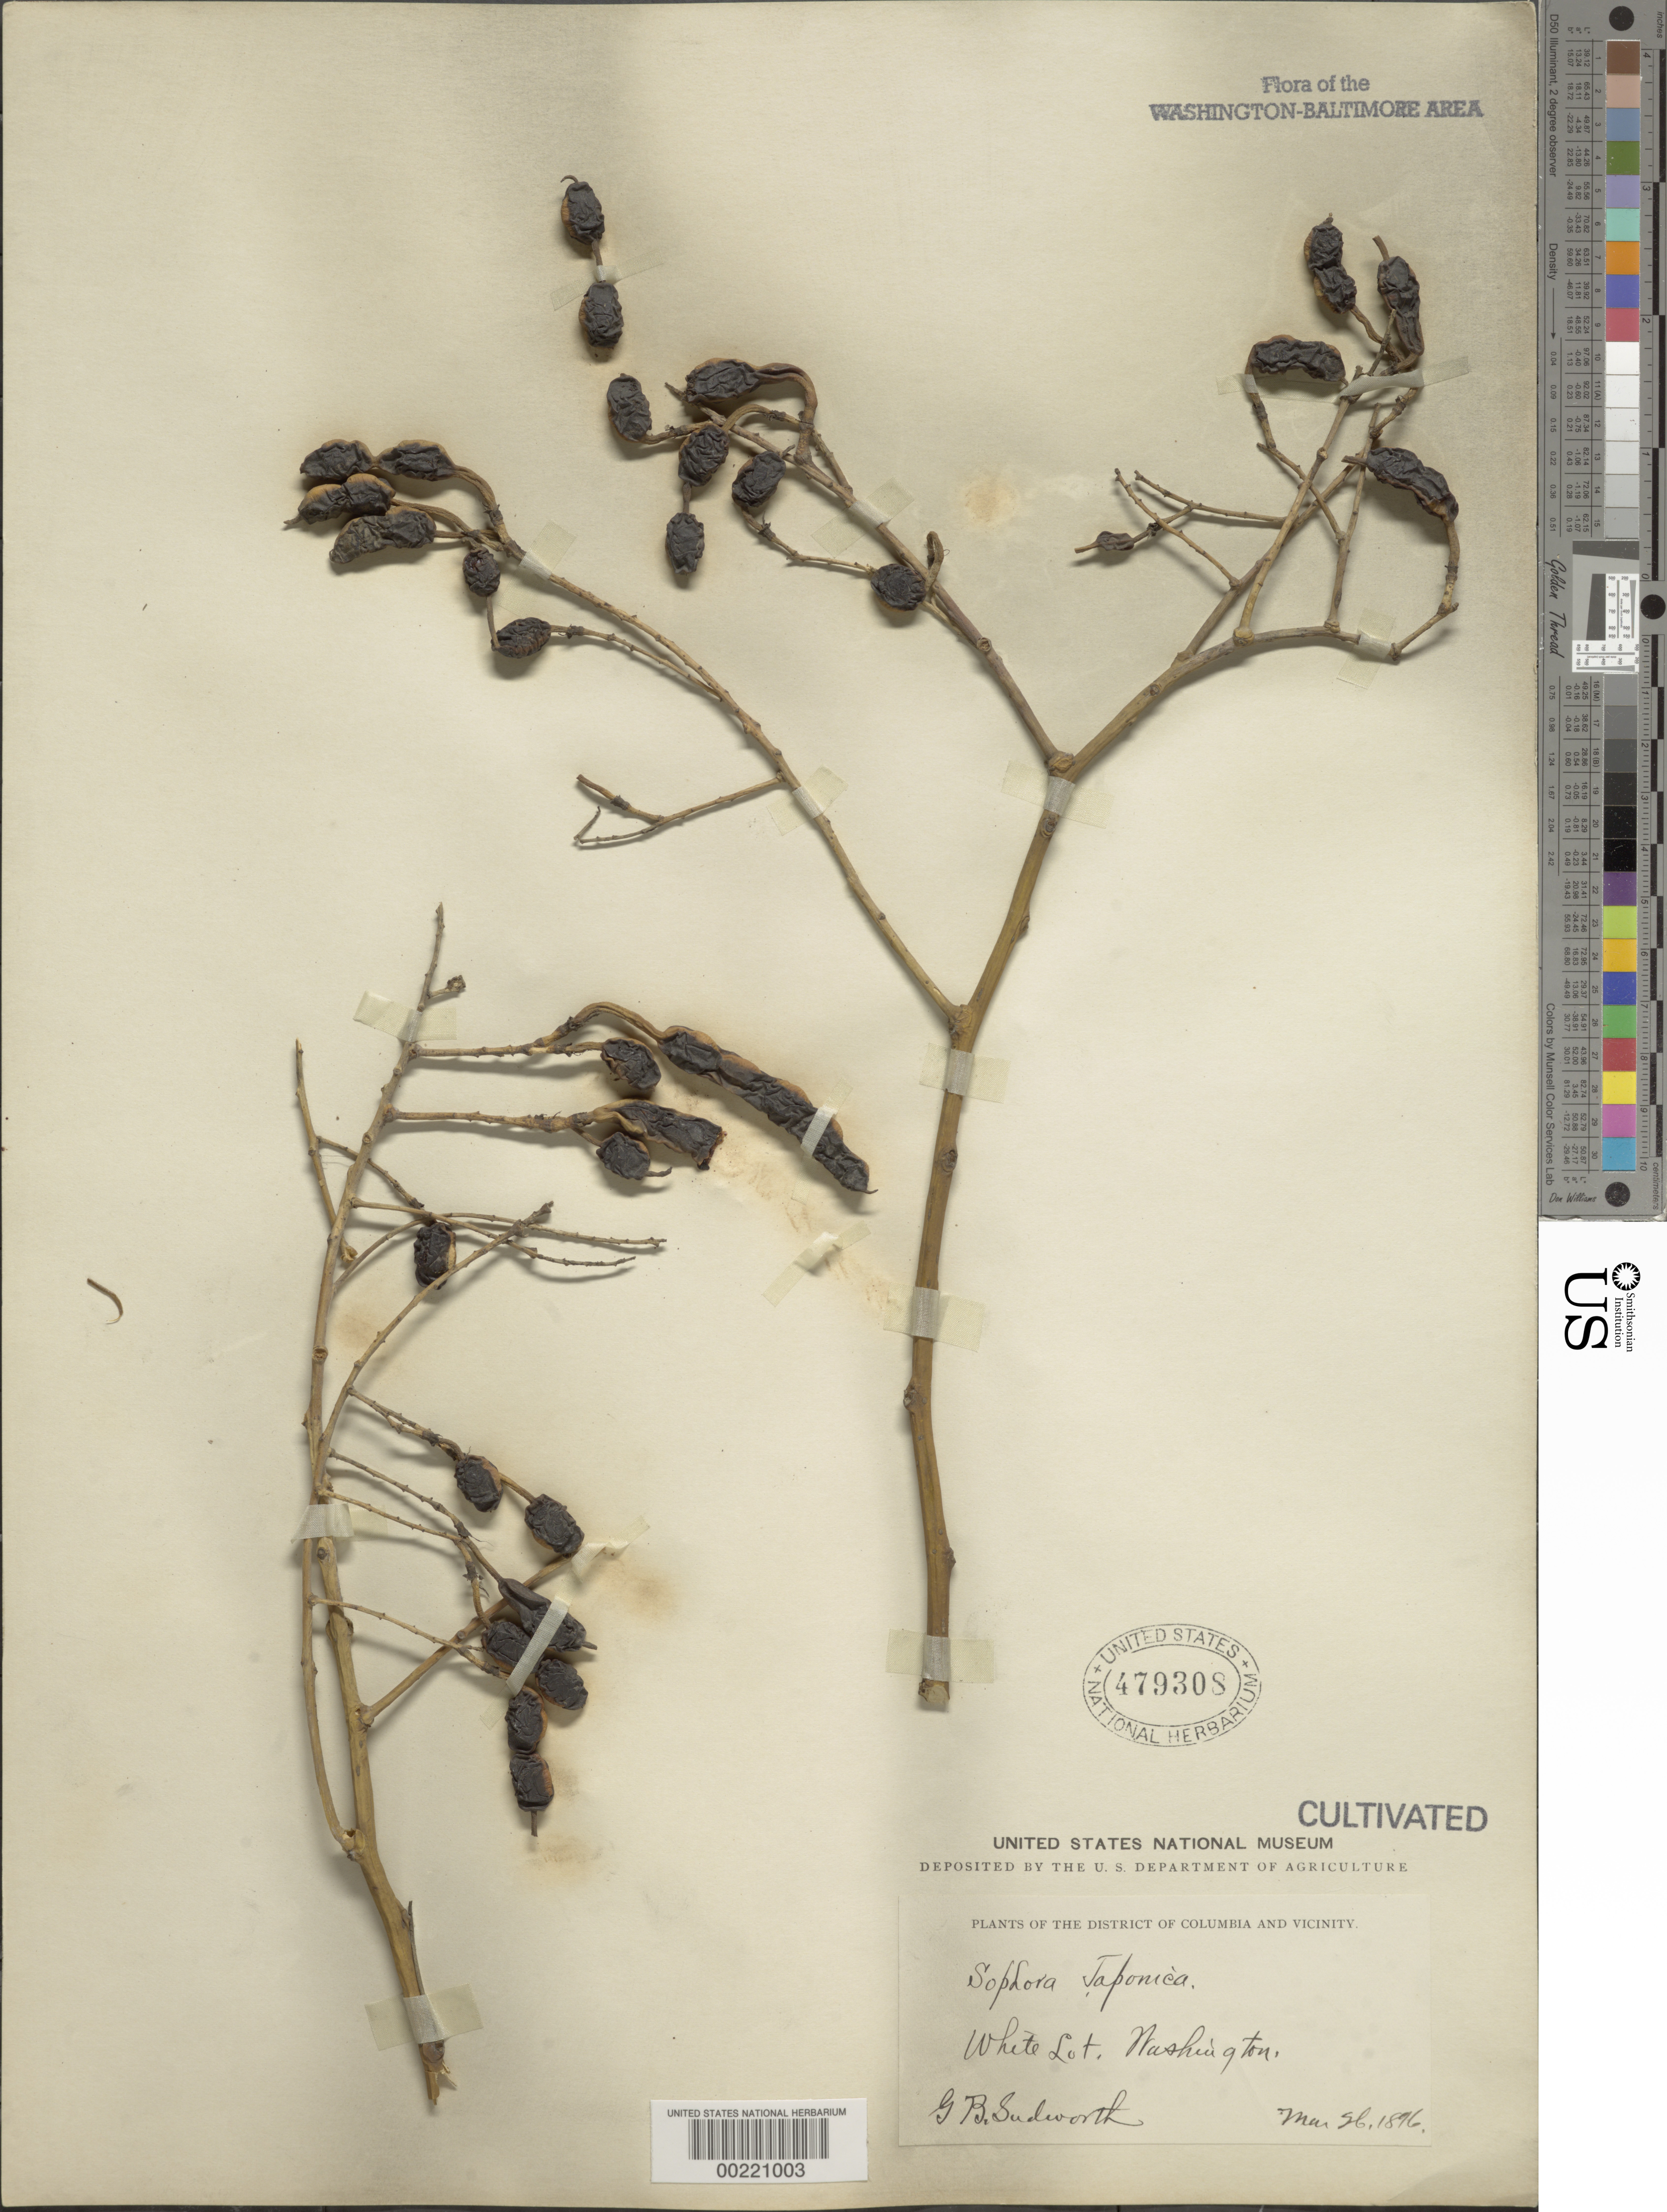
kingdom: Plantae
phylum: Tracheophyta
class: Magnoliopsida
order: Fabales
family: Fabaceae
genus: Sophora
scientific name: Sophora japonica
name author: L.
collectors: G. B. Sudworth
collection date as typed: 26 Mar 1896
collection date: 1896-03-26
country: United States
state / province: District of Columbia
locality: White Lot, Washington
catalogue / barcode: US 479308